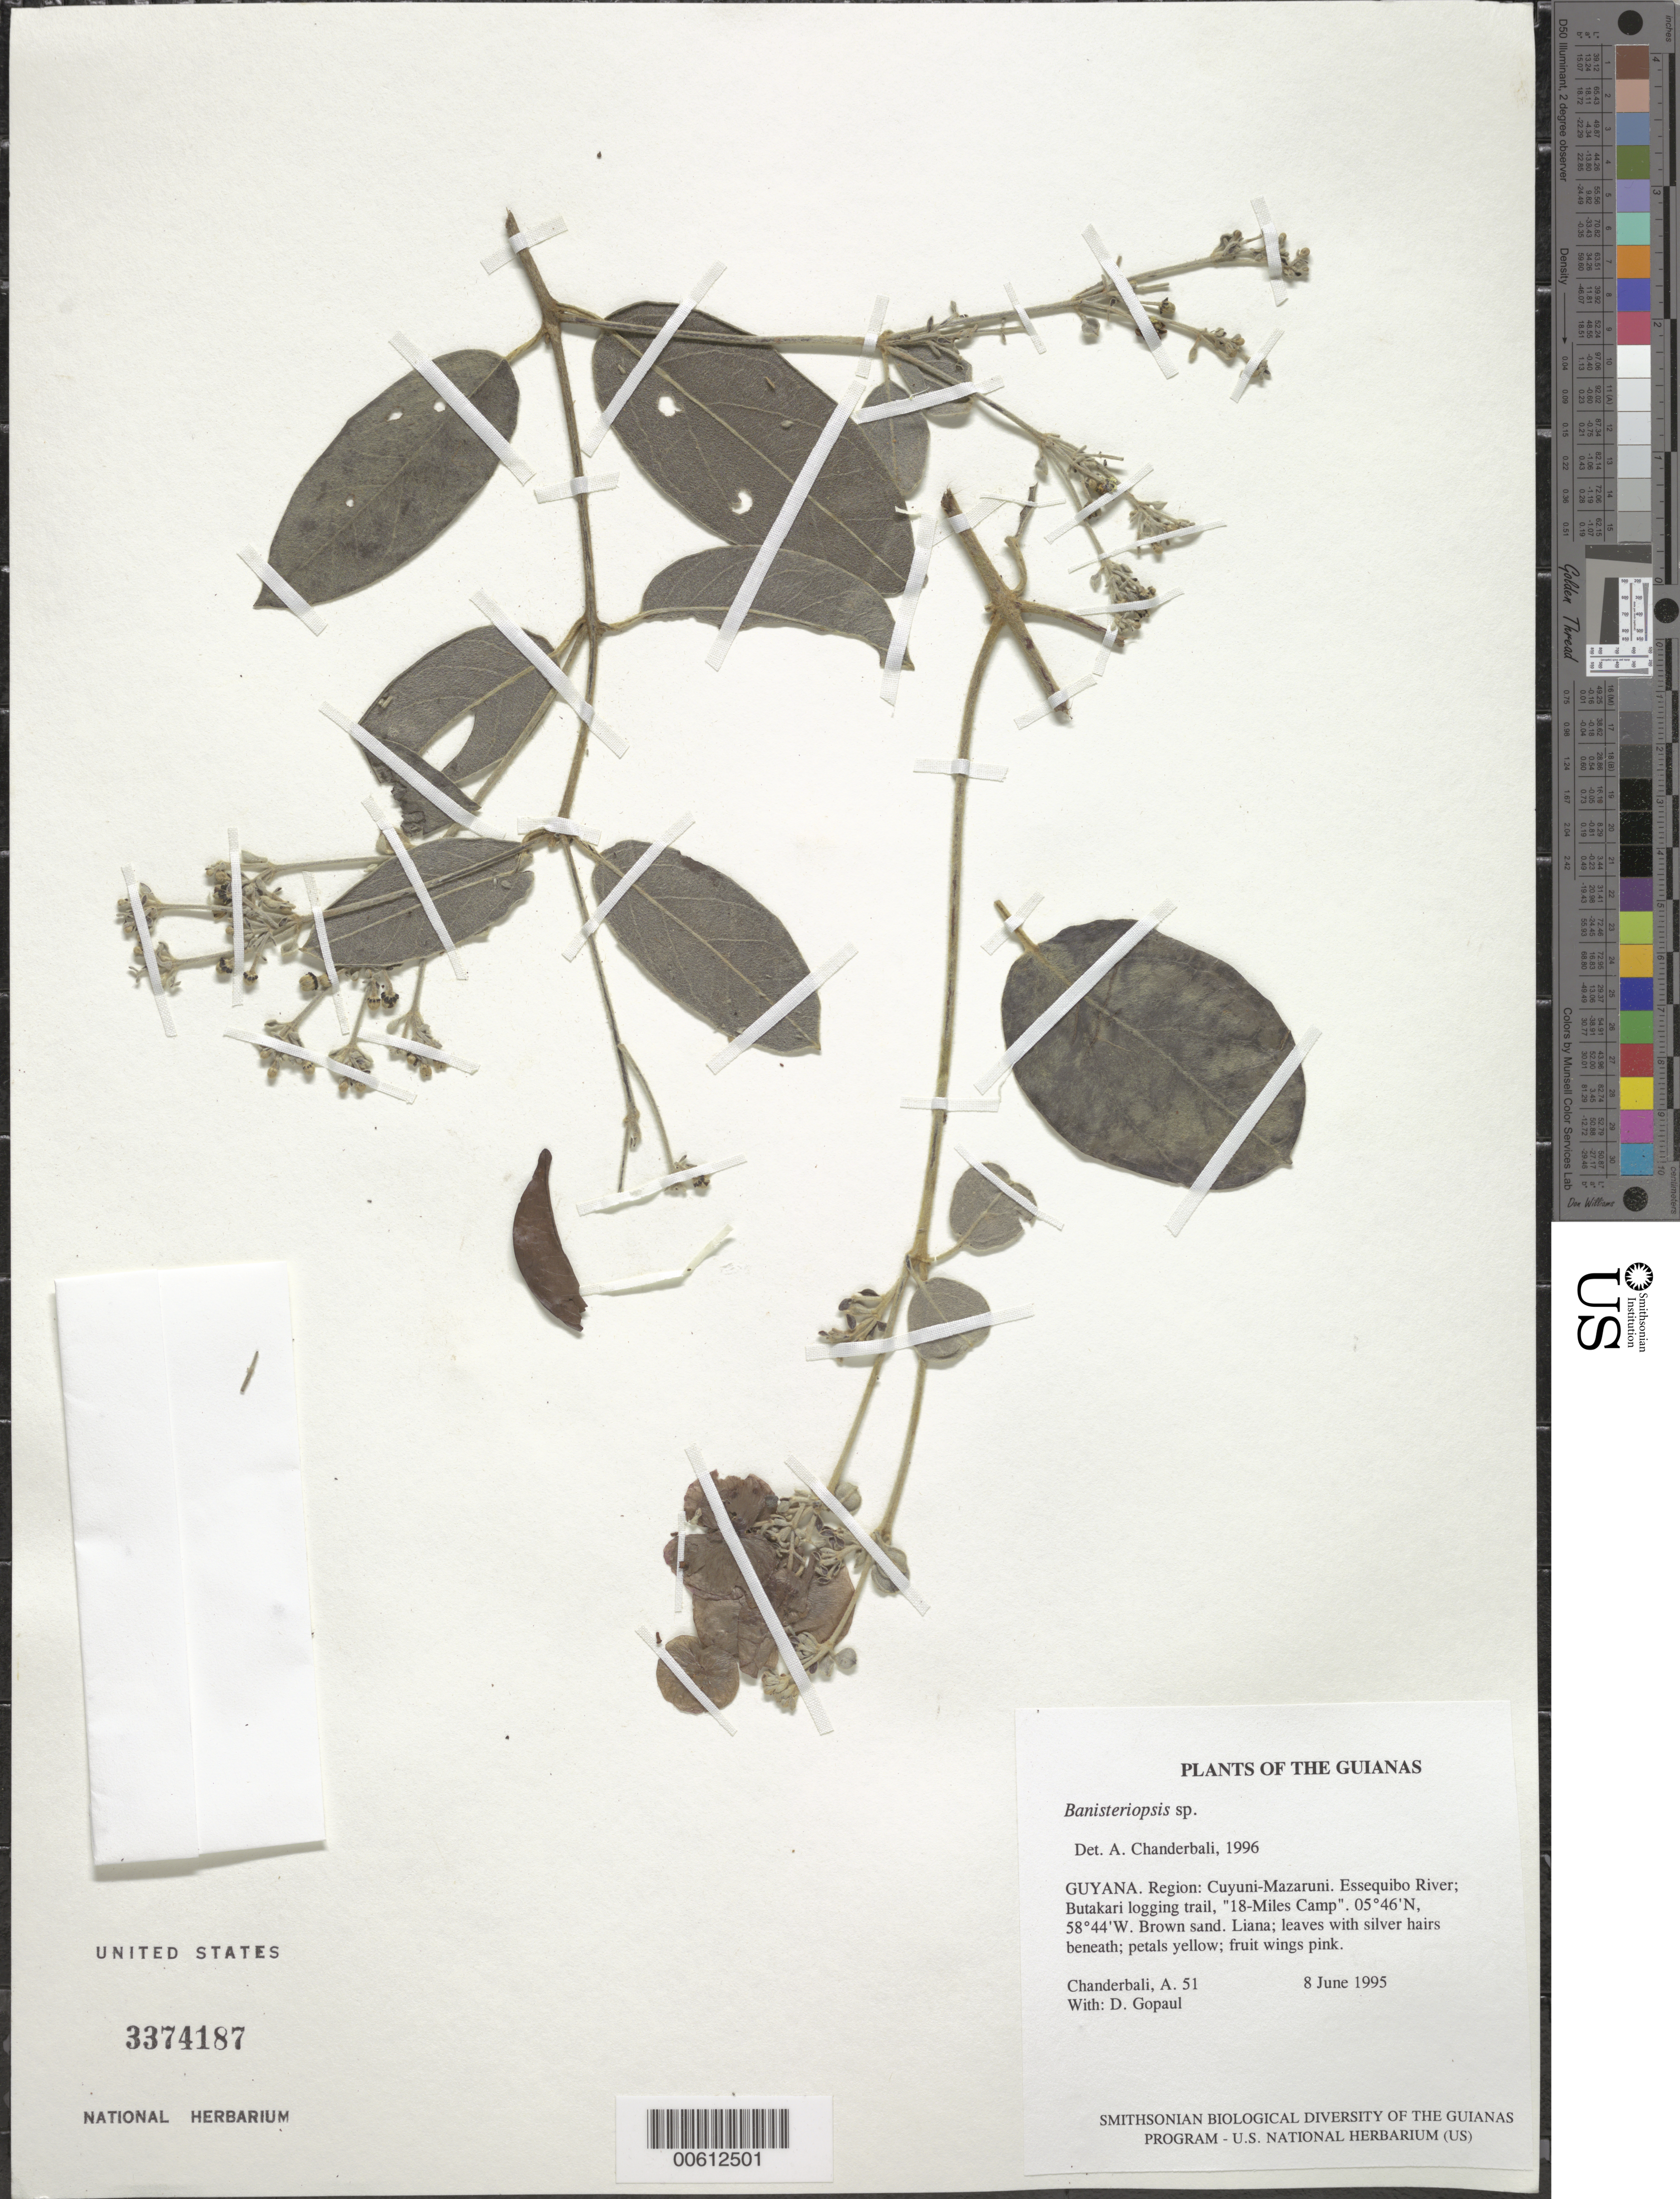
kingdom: Plantae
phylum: Tracheophyta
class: Magnoliopsida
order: Malpighiales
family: Malpighiaceae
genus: Banisteriopsis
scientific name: Banisteriopsis sp.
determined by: Chanderbali, Andre Shashi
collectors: A. S. Chanderbali & D. Gopaul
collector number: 0051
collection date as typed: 8 June 1995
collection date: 1995-06-08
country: Guyana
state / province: Cuyuni-Mazaruni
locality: Essequibo River; Butakari logging trail, "18-Miles Camp"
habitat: Brown sand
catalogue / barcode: US 3374187